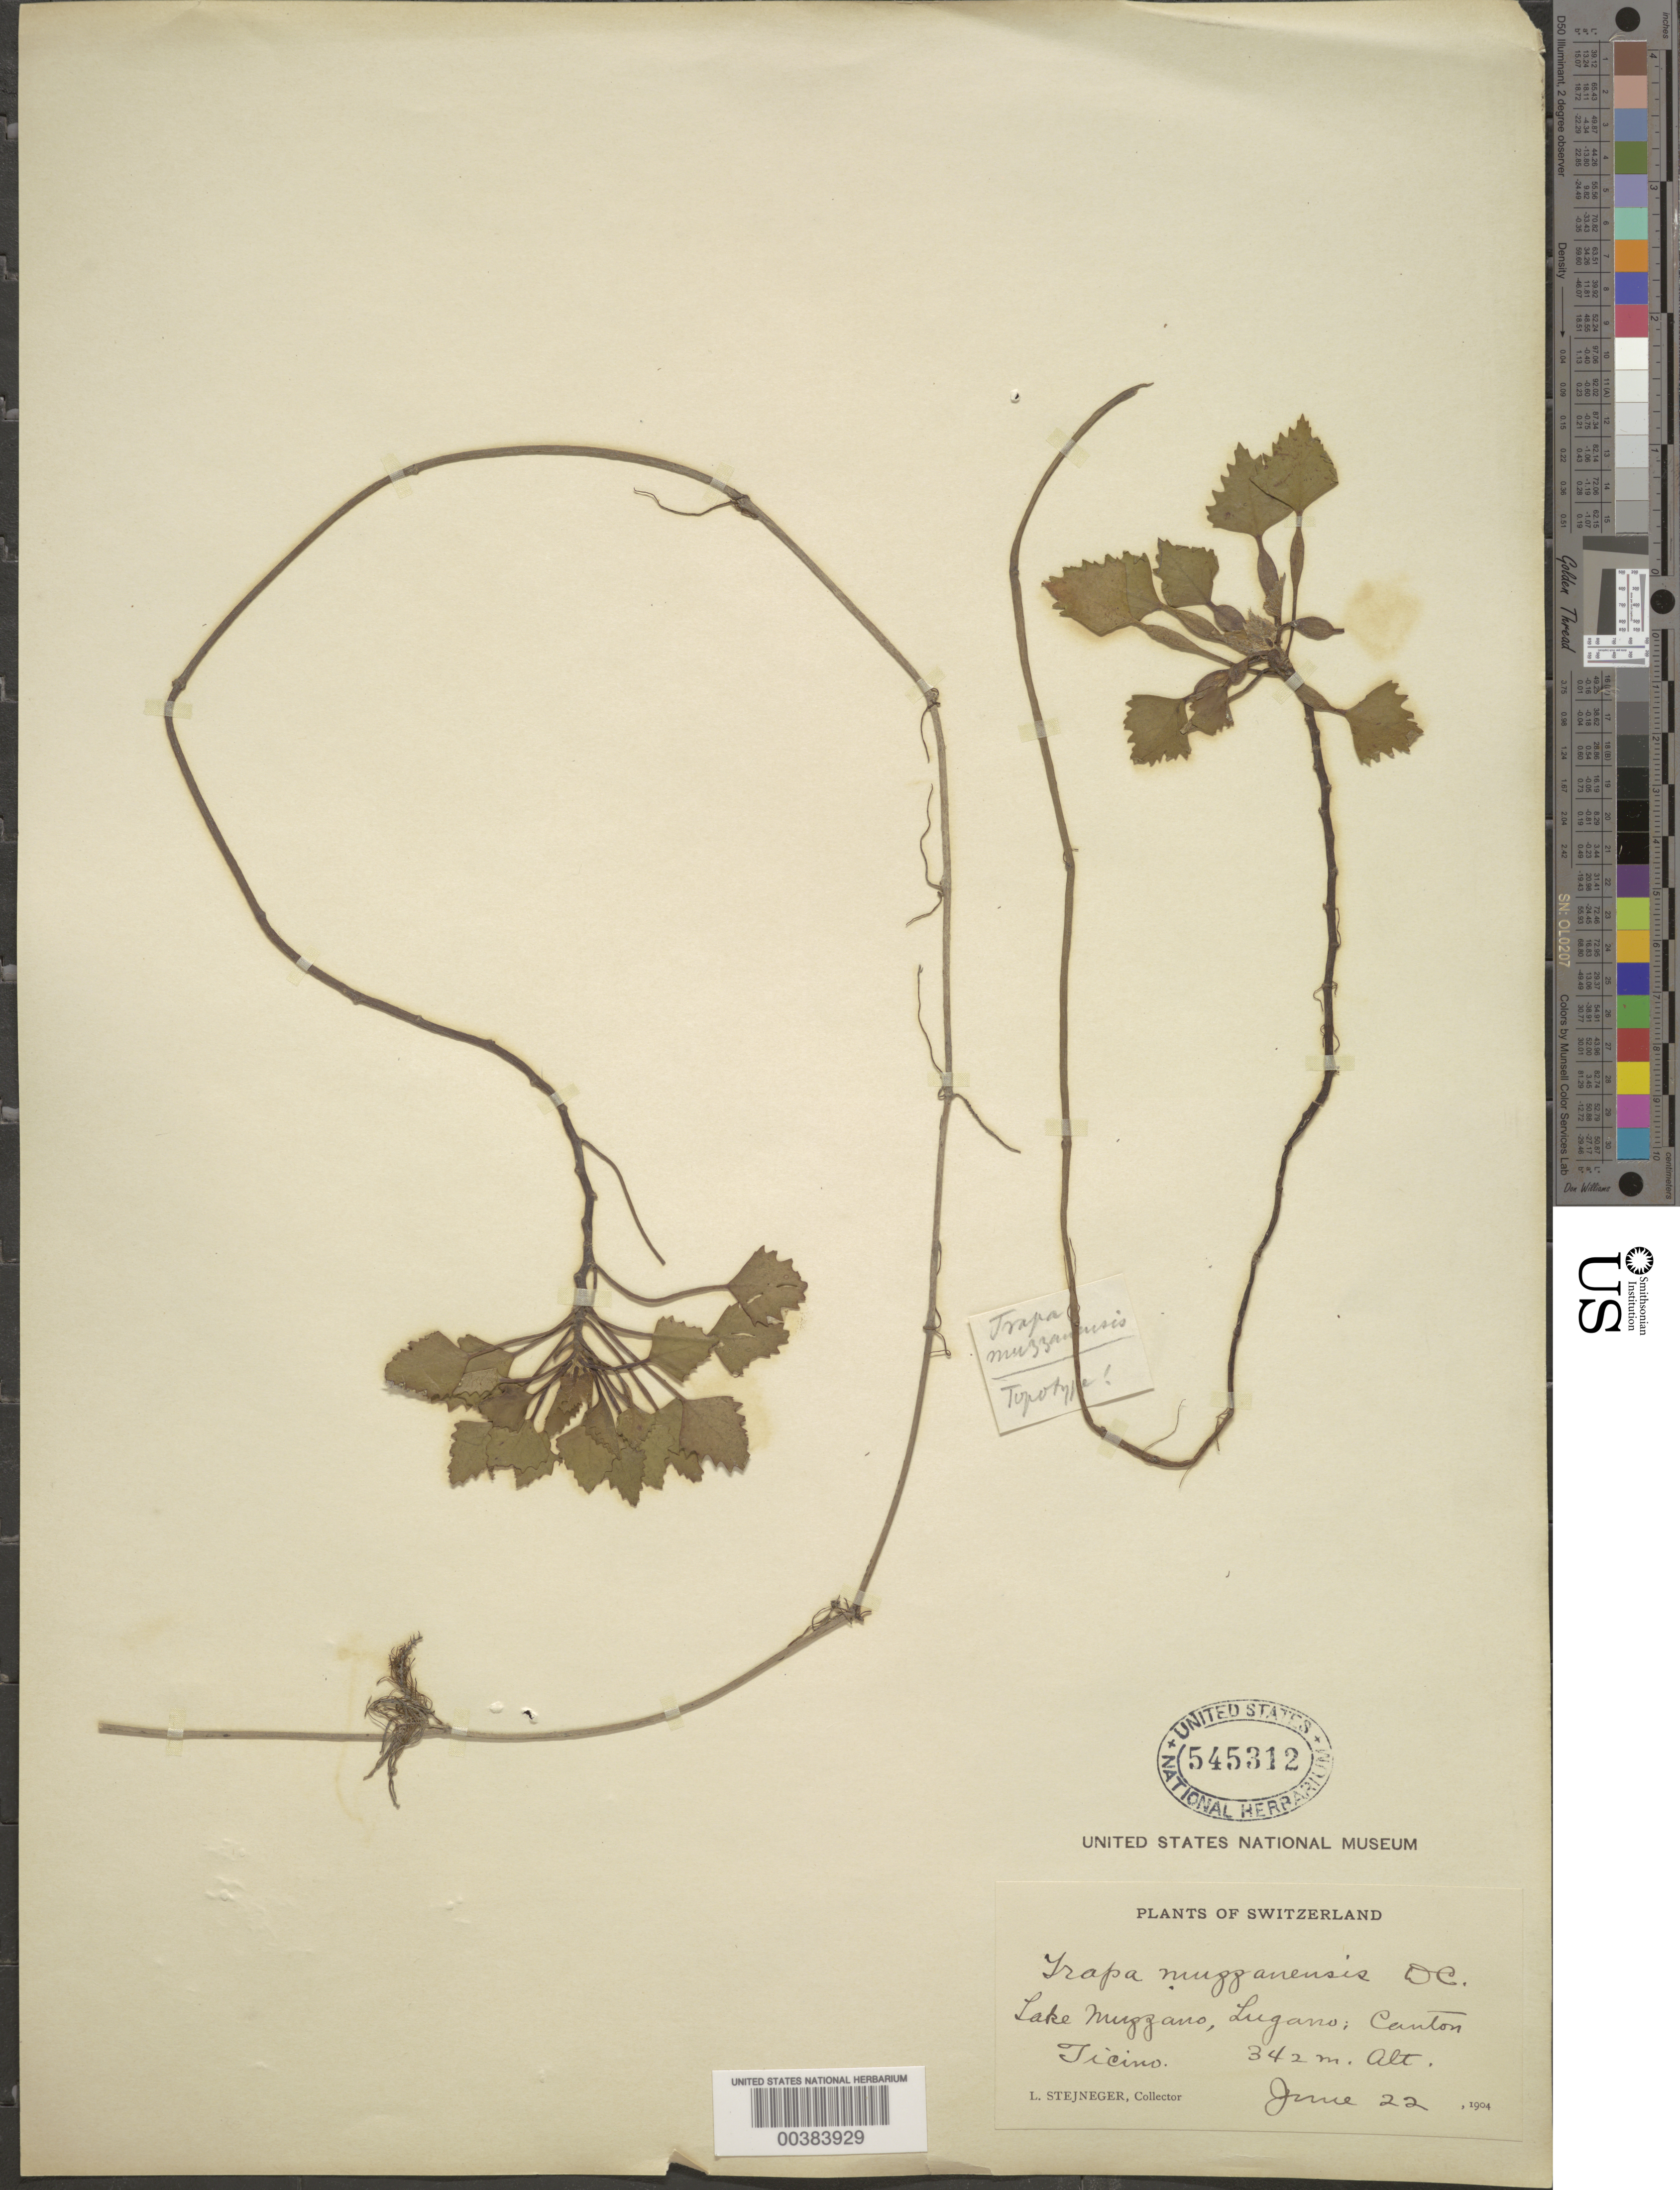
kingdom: Plantae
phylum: Tracheophyta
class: Magnoliopsida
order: Myrtales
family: Lythraceae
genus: Trapa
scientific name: Trapa muzzanensis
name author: DC.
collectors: L. Stejneger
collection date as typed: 22 Jun 1906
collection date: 1906-06-22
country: Switzerland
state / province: Ticino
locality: Lugano, lake muzzano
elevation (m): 342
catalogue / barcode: US 545312